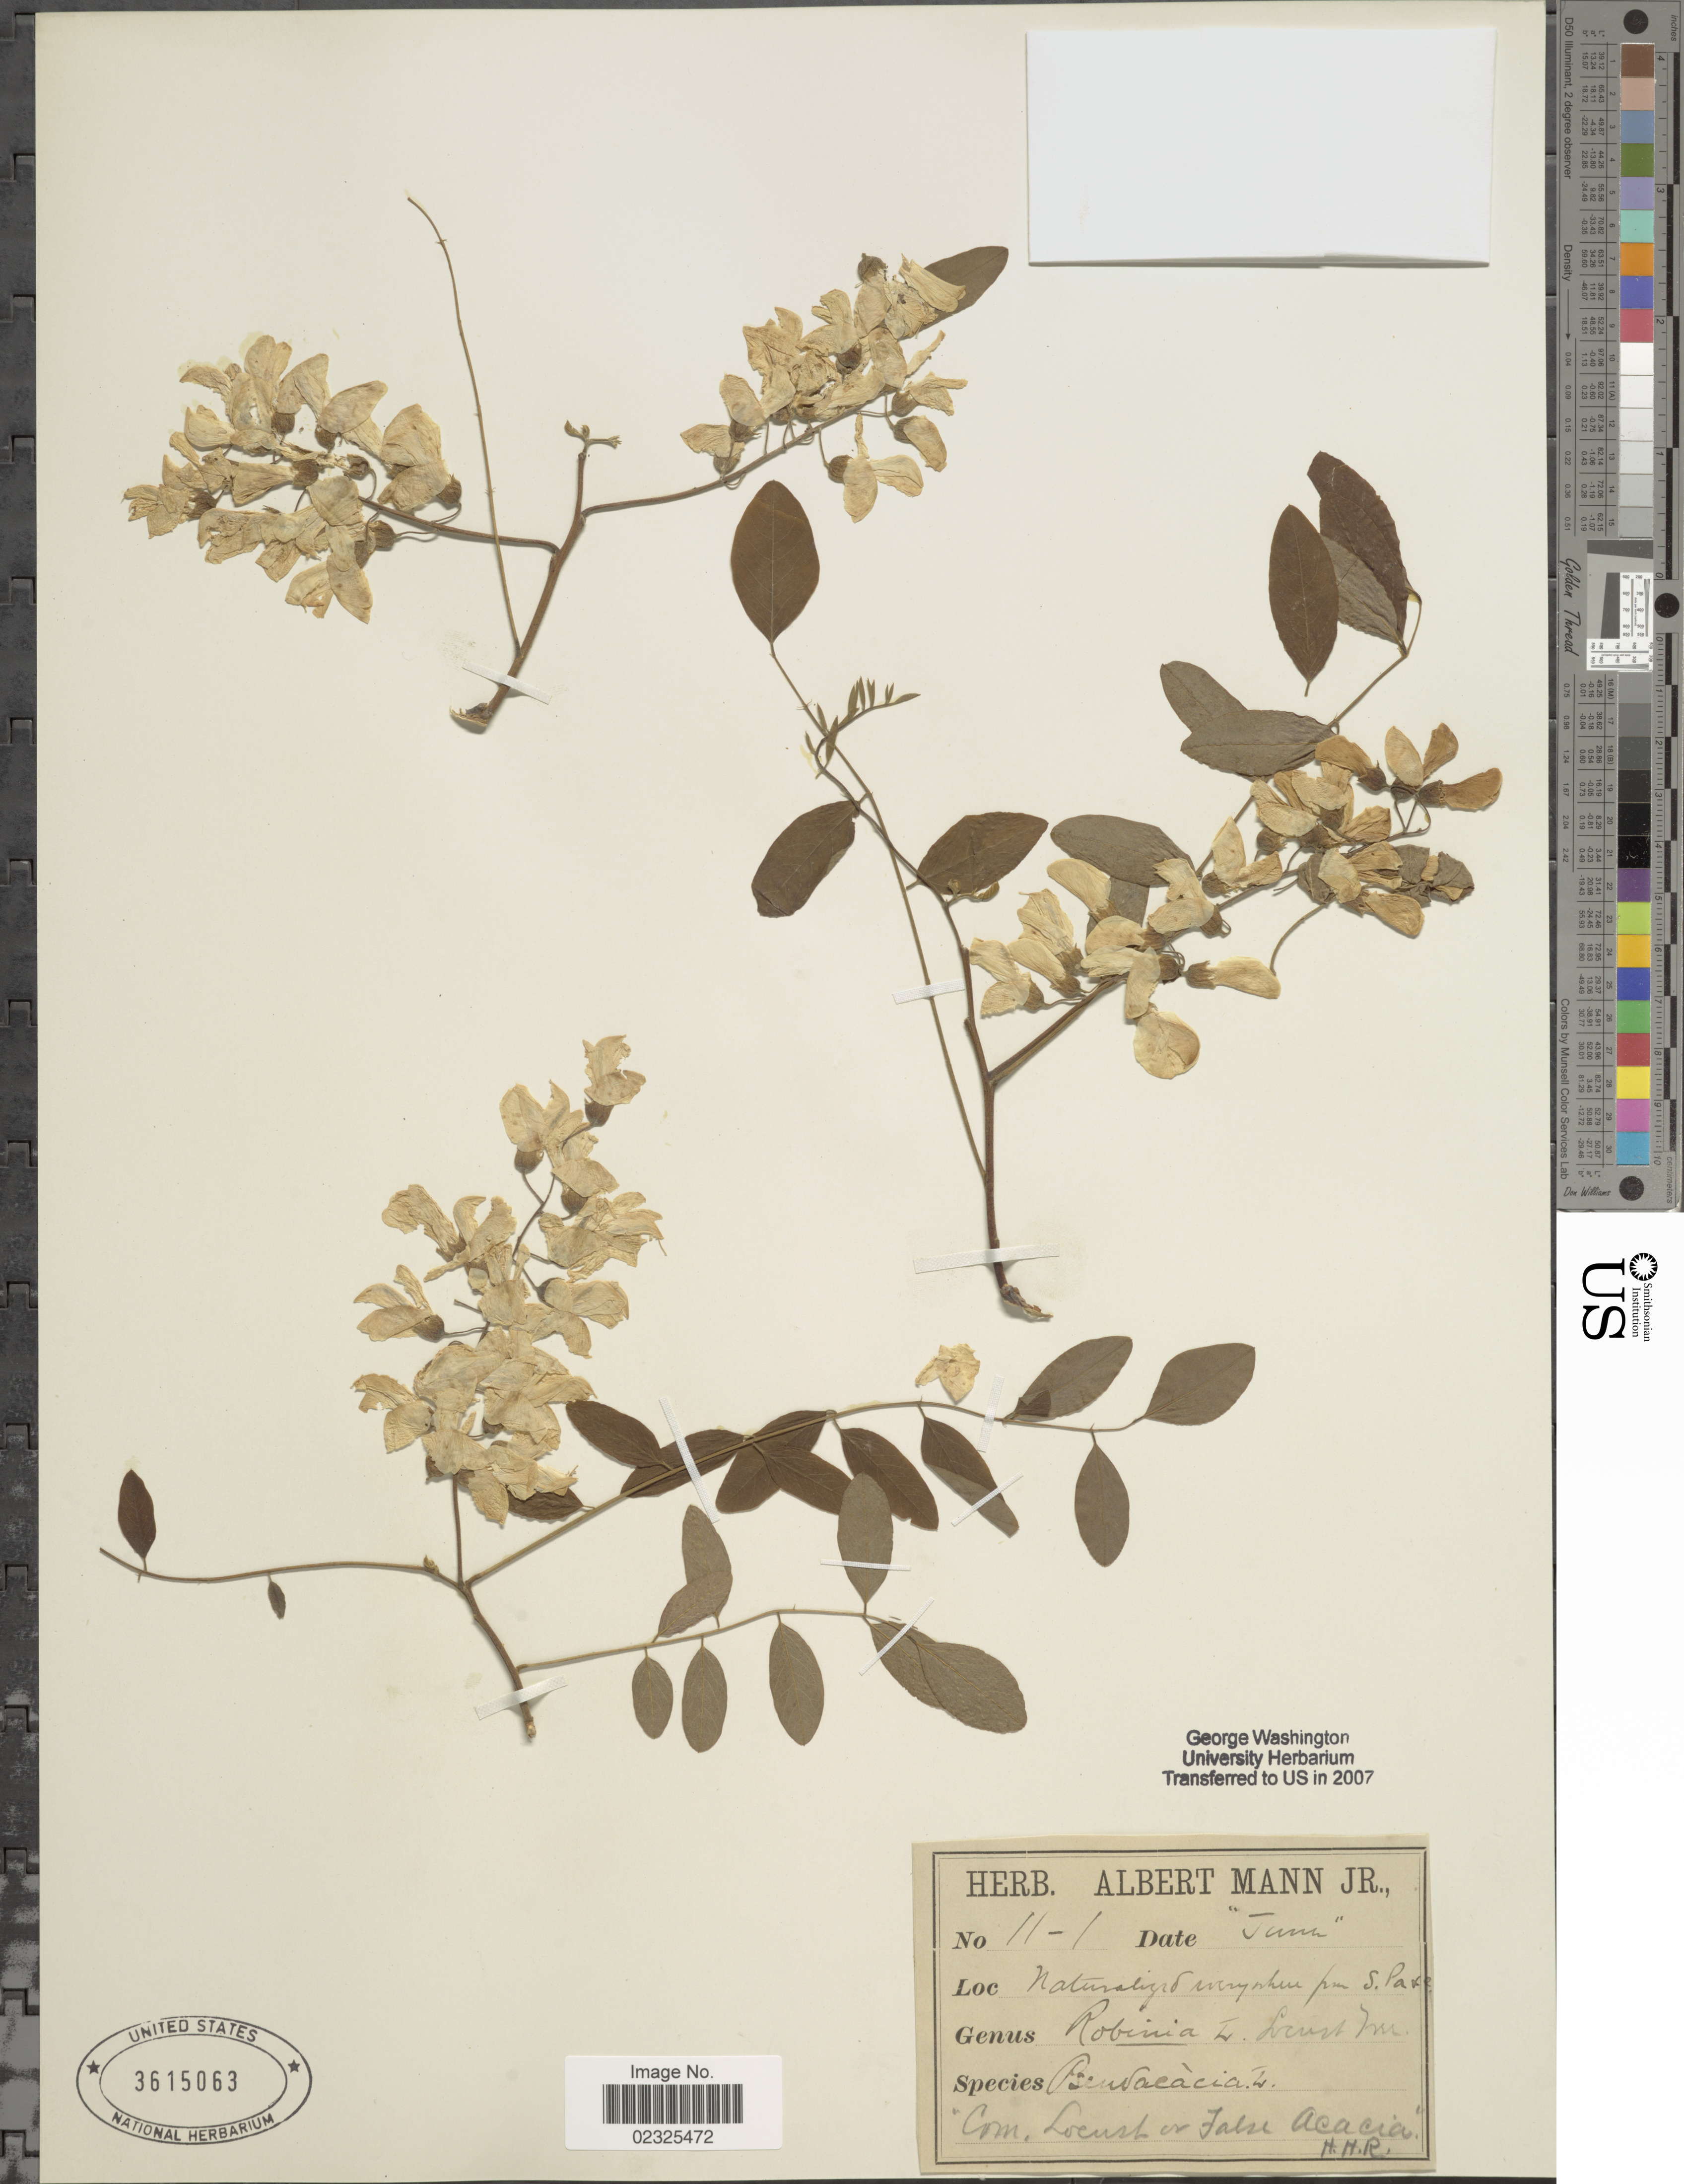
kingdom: Plantae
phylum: Tracheophyta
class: Magnoliopsida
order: Fabales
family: Fabaceae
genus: Robinia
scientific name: Robinia pseudoacacia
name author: L.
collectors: Ex herb. Albert Mann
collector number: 11-1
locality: Naturalized everywhere from S. Pax [unsure placement] [interpreted]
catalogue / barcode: US 3615063